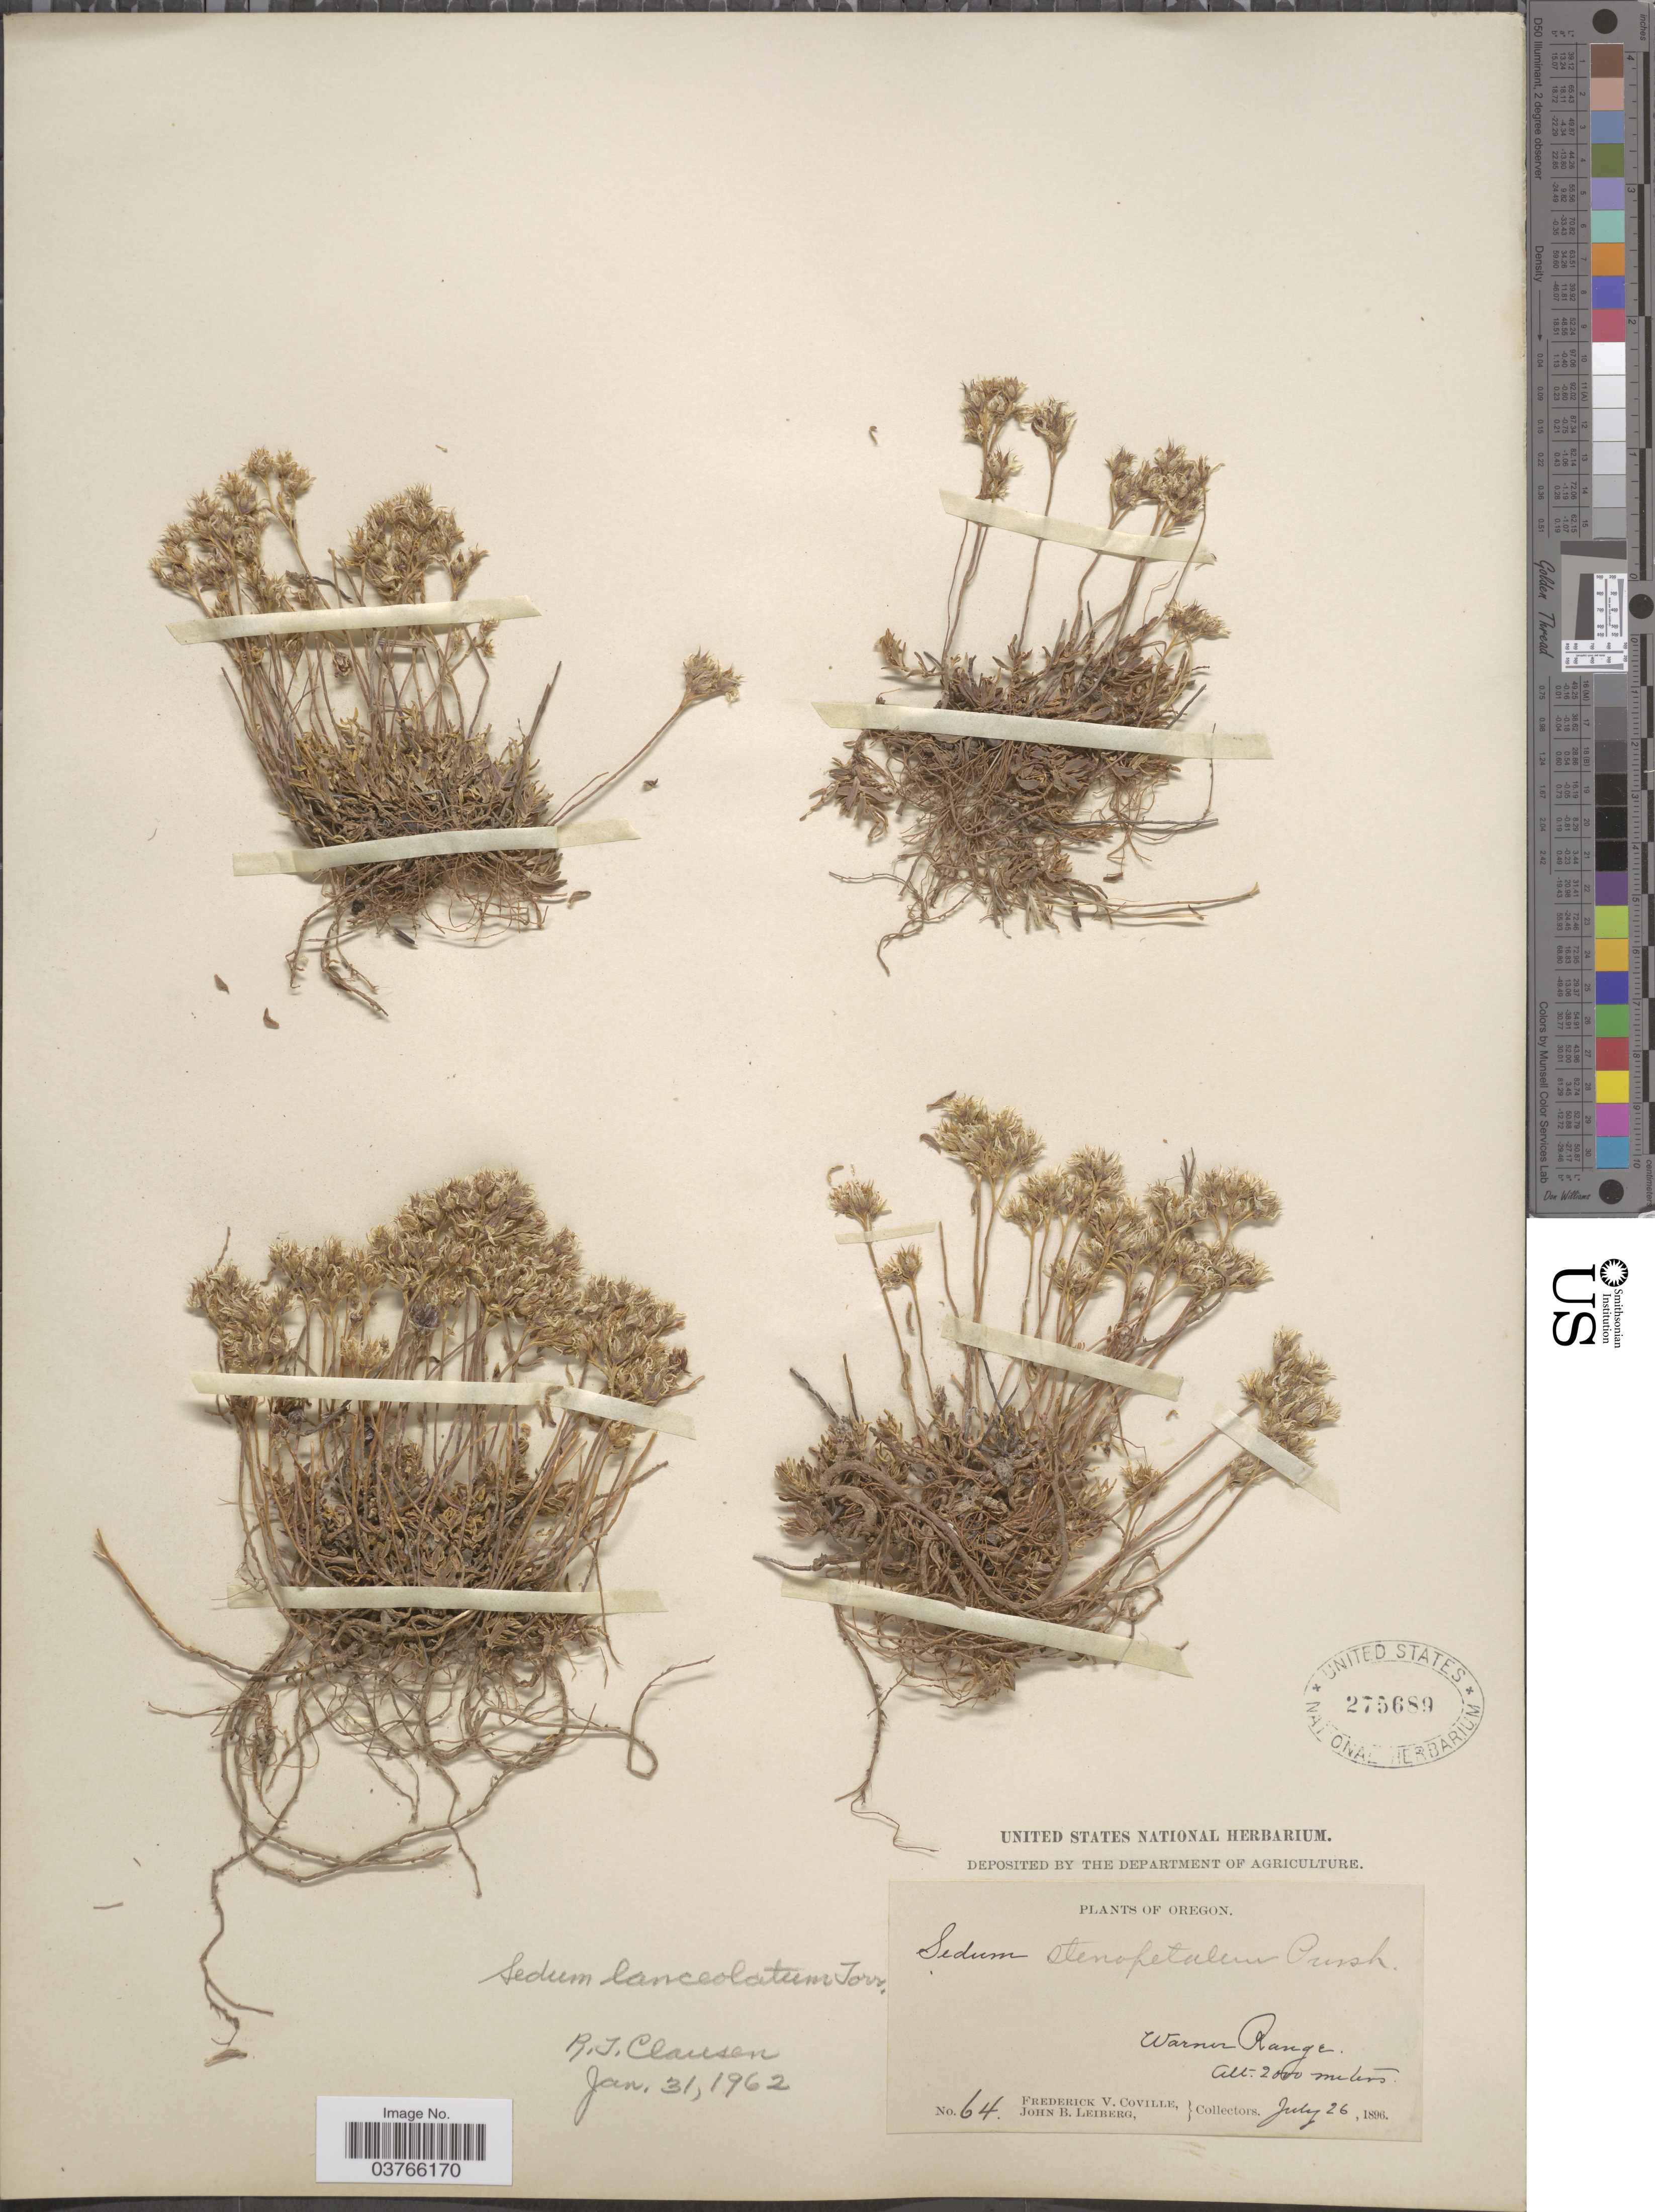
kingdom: Plantae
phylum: Tracheophyta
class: Magnoliopsida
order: Saxifragales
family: Crassulaceae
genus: Sedum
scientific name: Sedum lanceolatum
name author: Torr.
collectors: F. V. Coville & J. B. Leiberg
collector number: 64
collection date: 1896-07-26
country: United States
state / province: Oregon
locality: Warner Range.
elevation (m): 2000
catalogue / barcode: US 275689